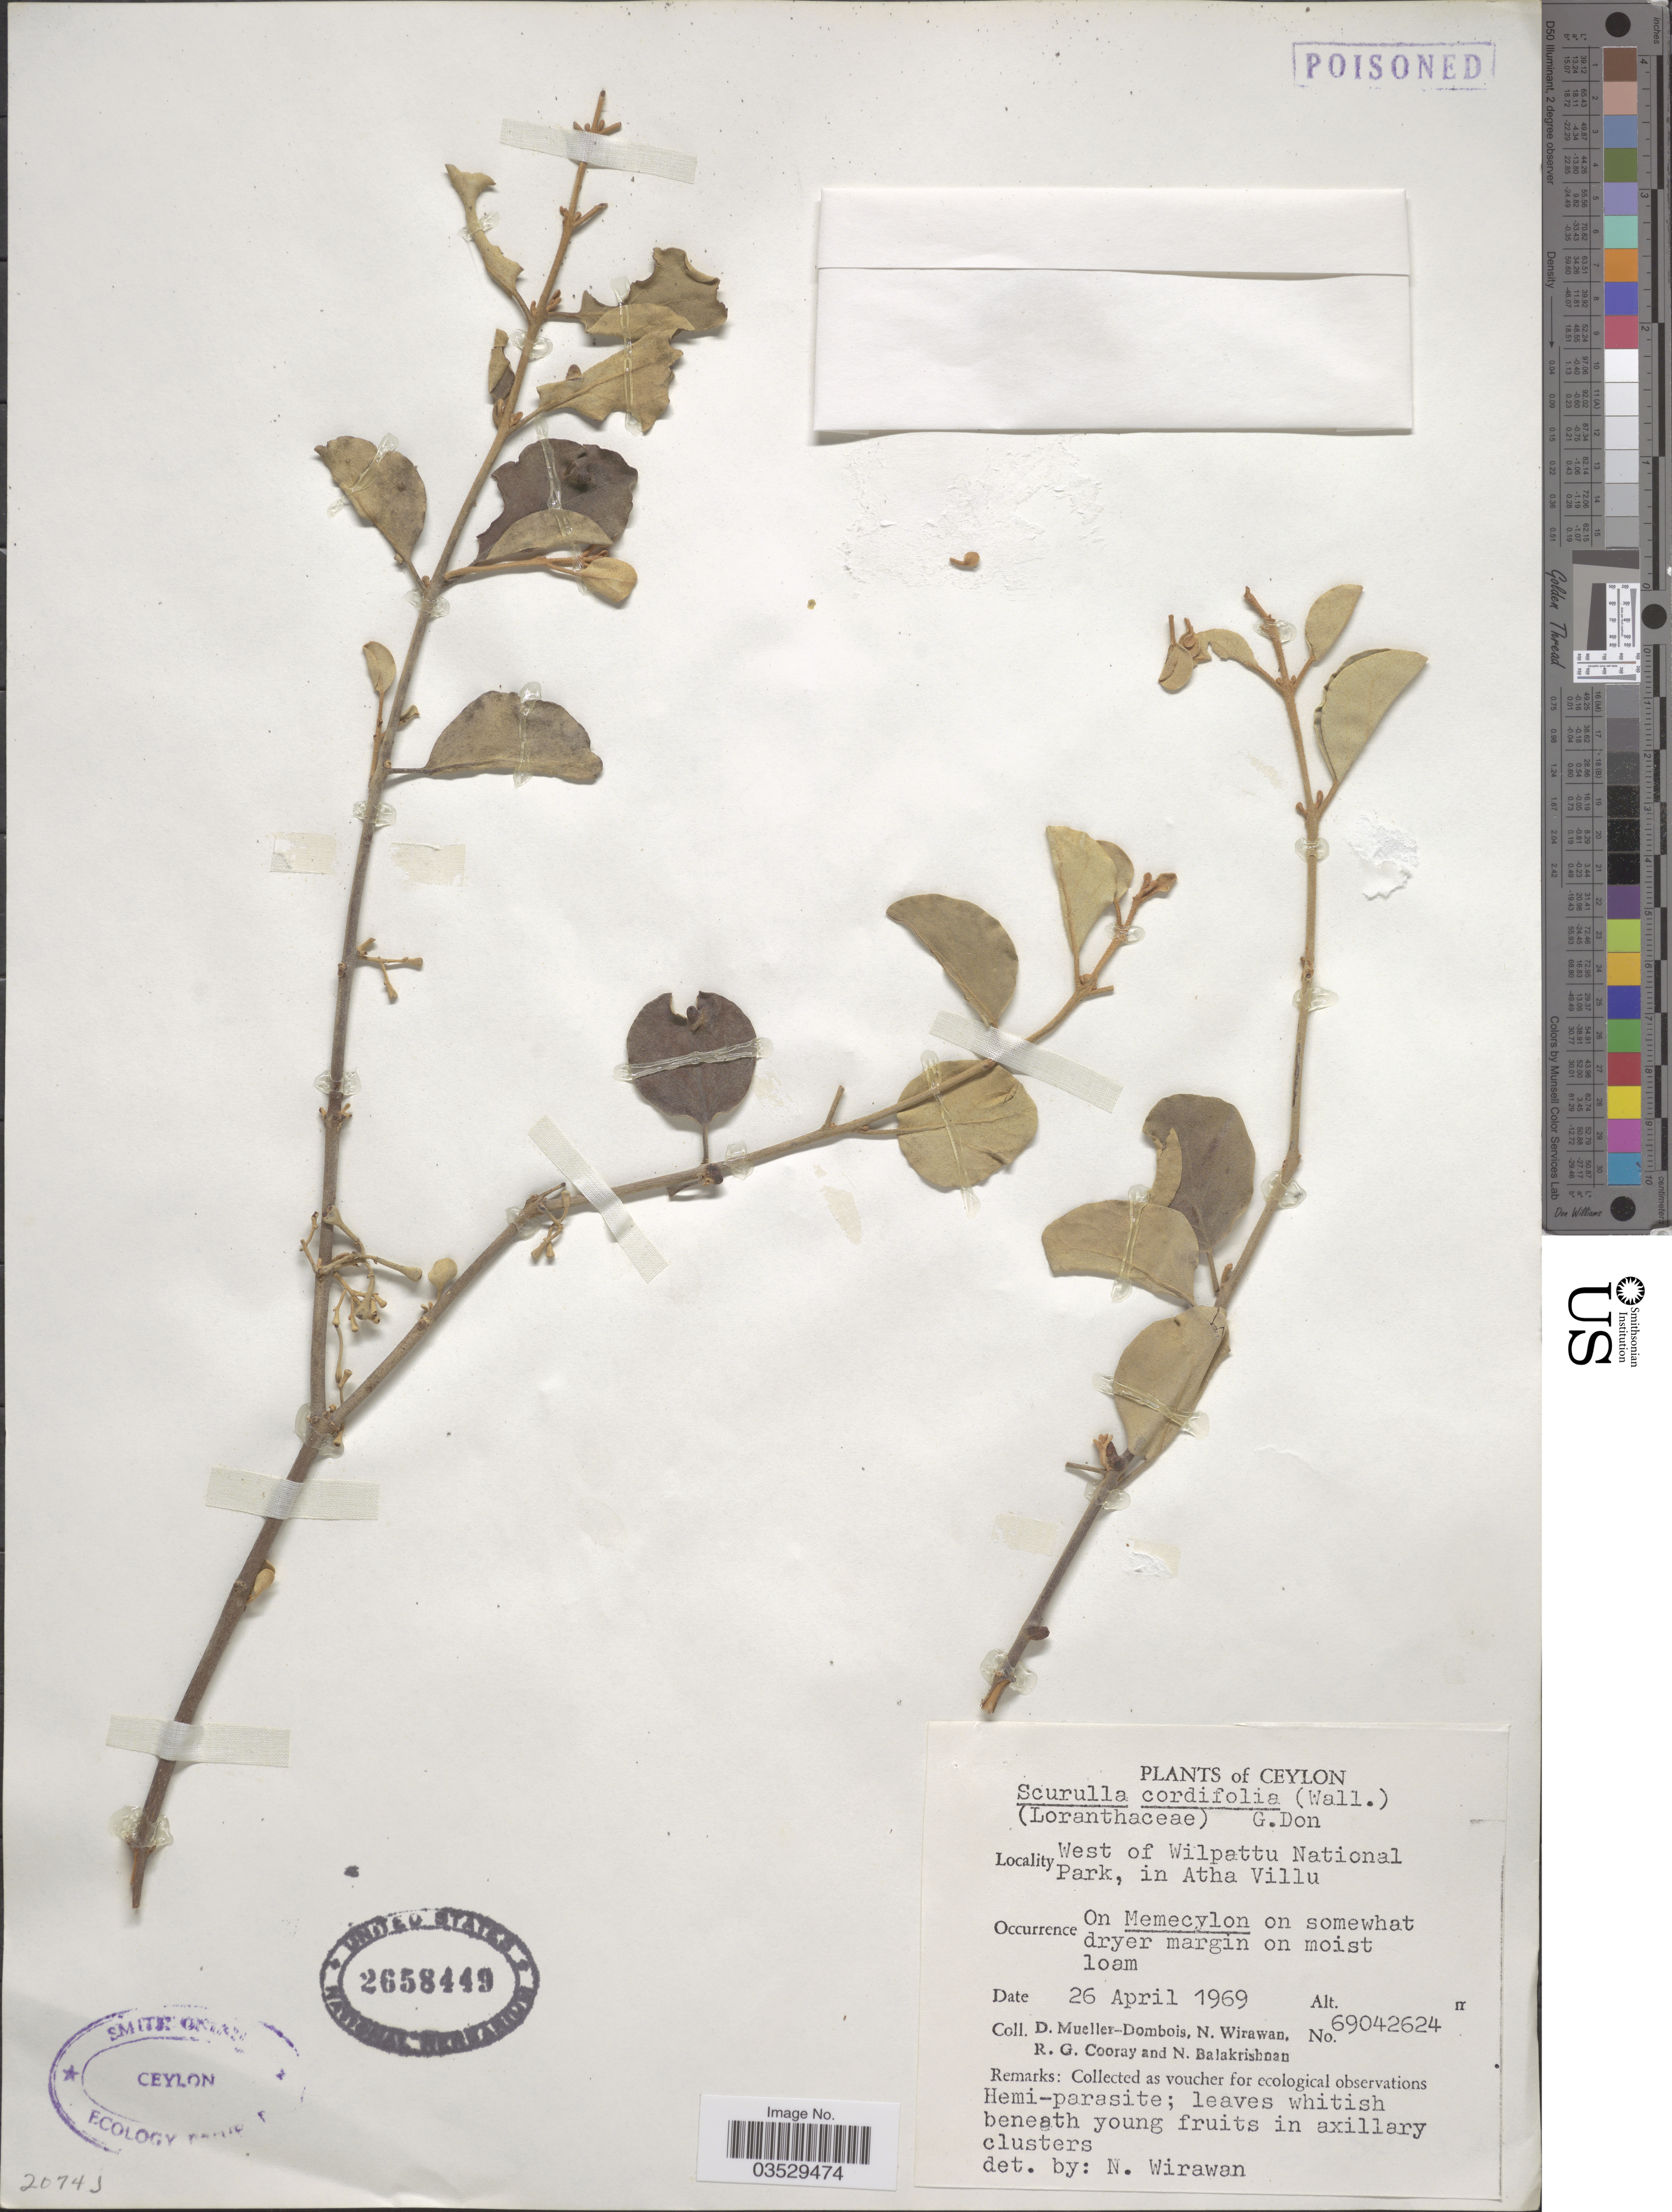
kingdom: Plantae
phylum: Tracheophyta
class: Magnoliopsida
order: Santalales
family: Loranthaceae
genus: Scurrula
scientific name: Scurrula cordifolia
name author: G. Don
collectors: D. Mueller-Dombois, N. Wirawan, R. Cooray & N. Balakrishnan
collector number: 69042624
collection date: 1969-04-26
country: Sri Lanka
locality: Ceylon. West of Wilpattu National Park, in Atha Villu.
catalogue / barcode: US 2658449